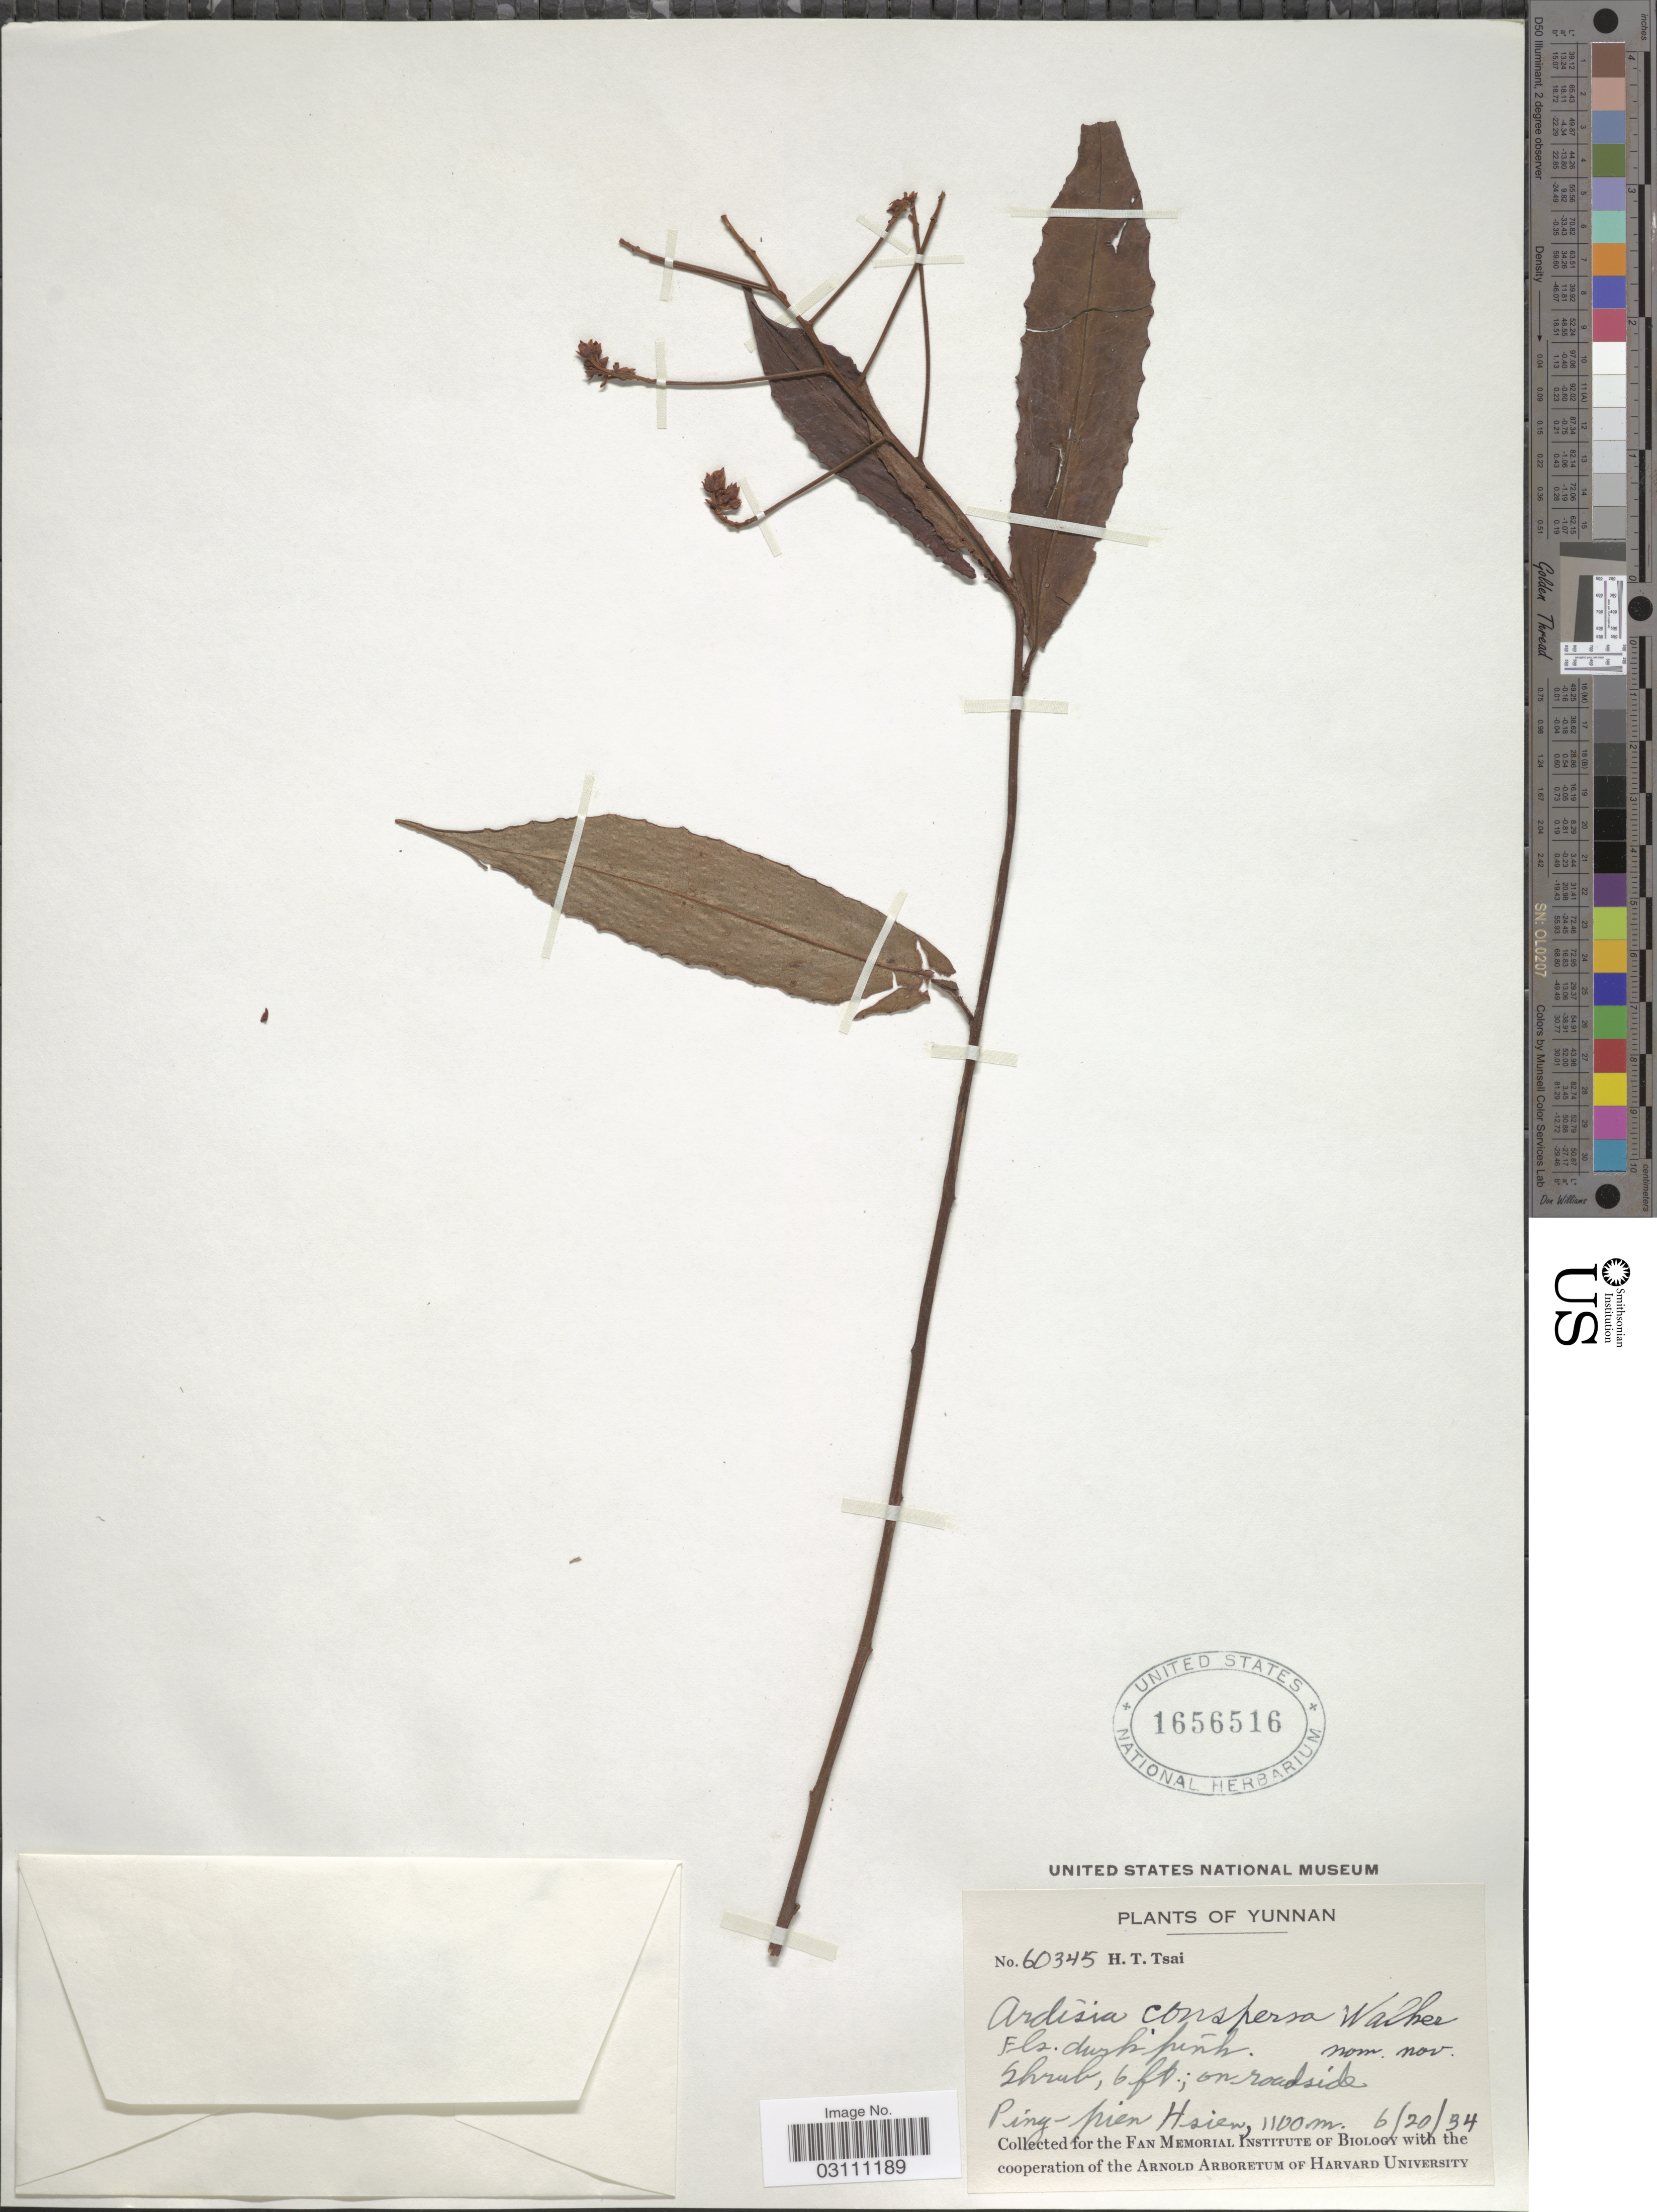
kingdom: Plantae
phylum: Tracheophyta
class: Magnoliopsida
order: Ericales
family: Primulaceae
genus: Ardisia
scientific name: Ardisia conspersa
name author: E. Walker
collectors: H. Tsai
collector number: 60345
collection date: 1934-06-20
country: China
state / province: Yunnan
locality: On roadside Ping-pien Hsien.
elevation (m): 1100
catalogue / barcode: US 1656516